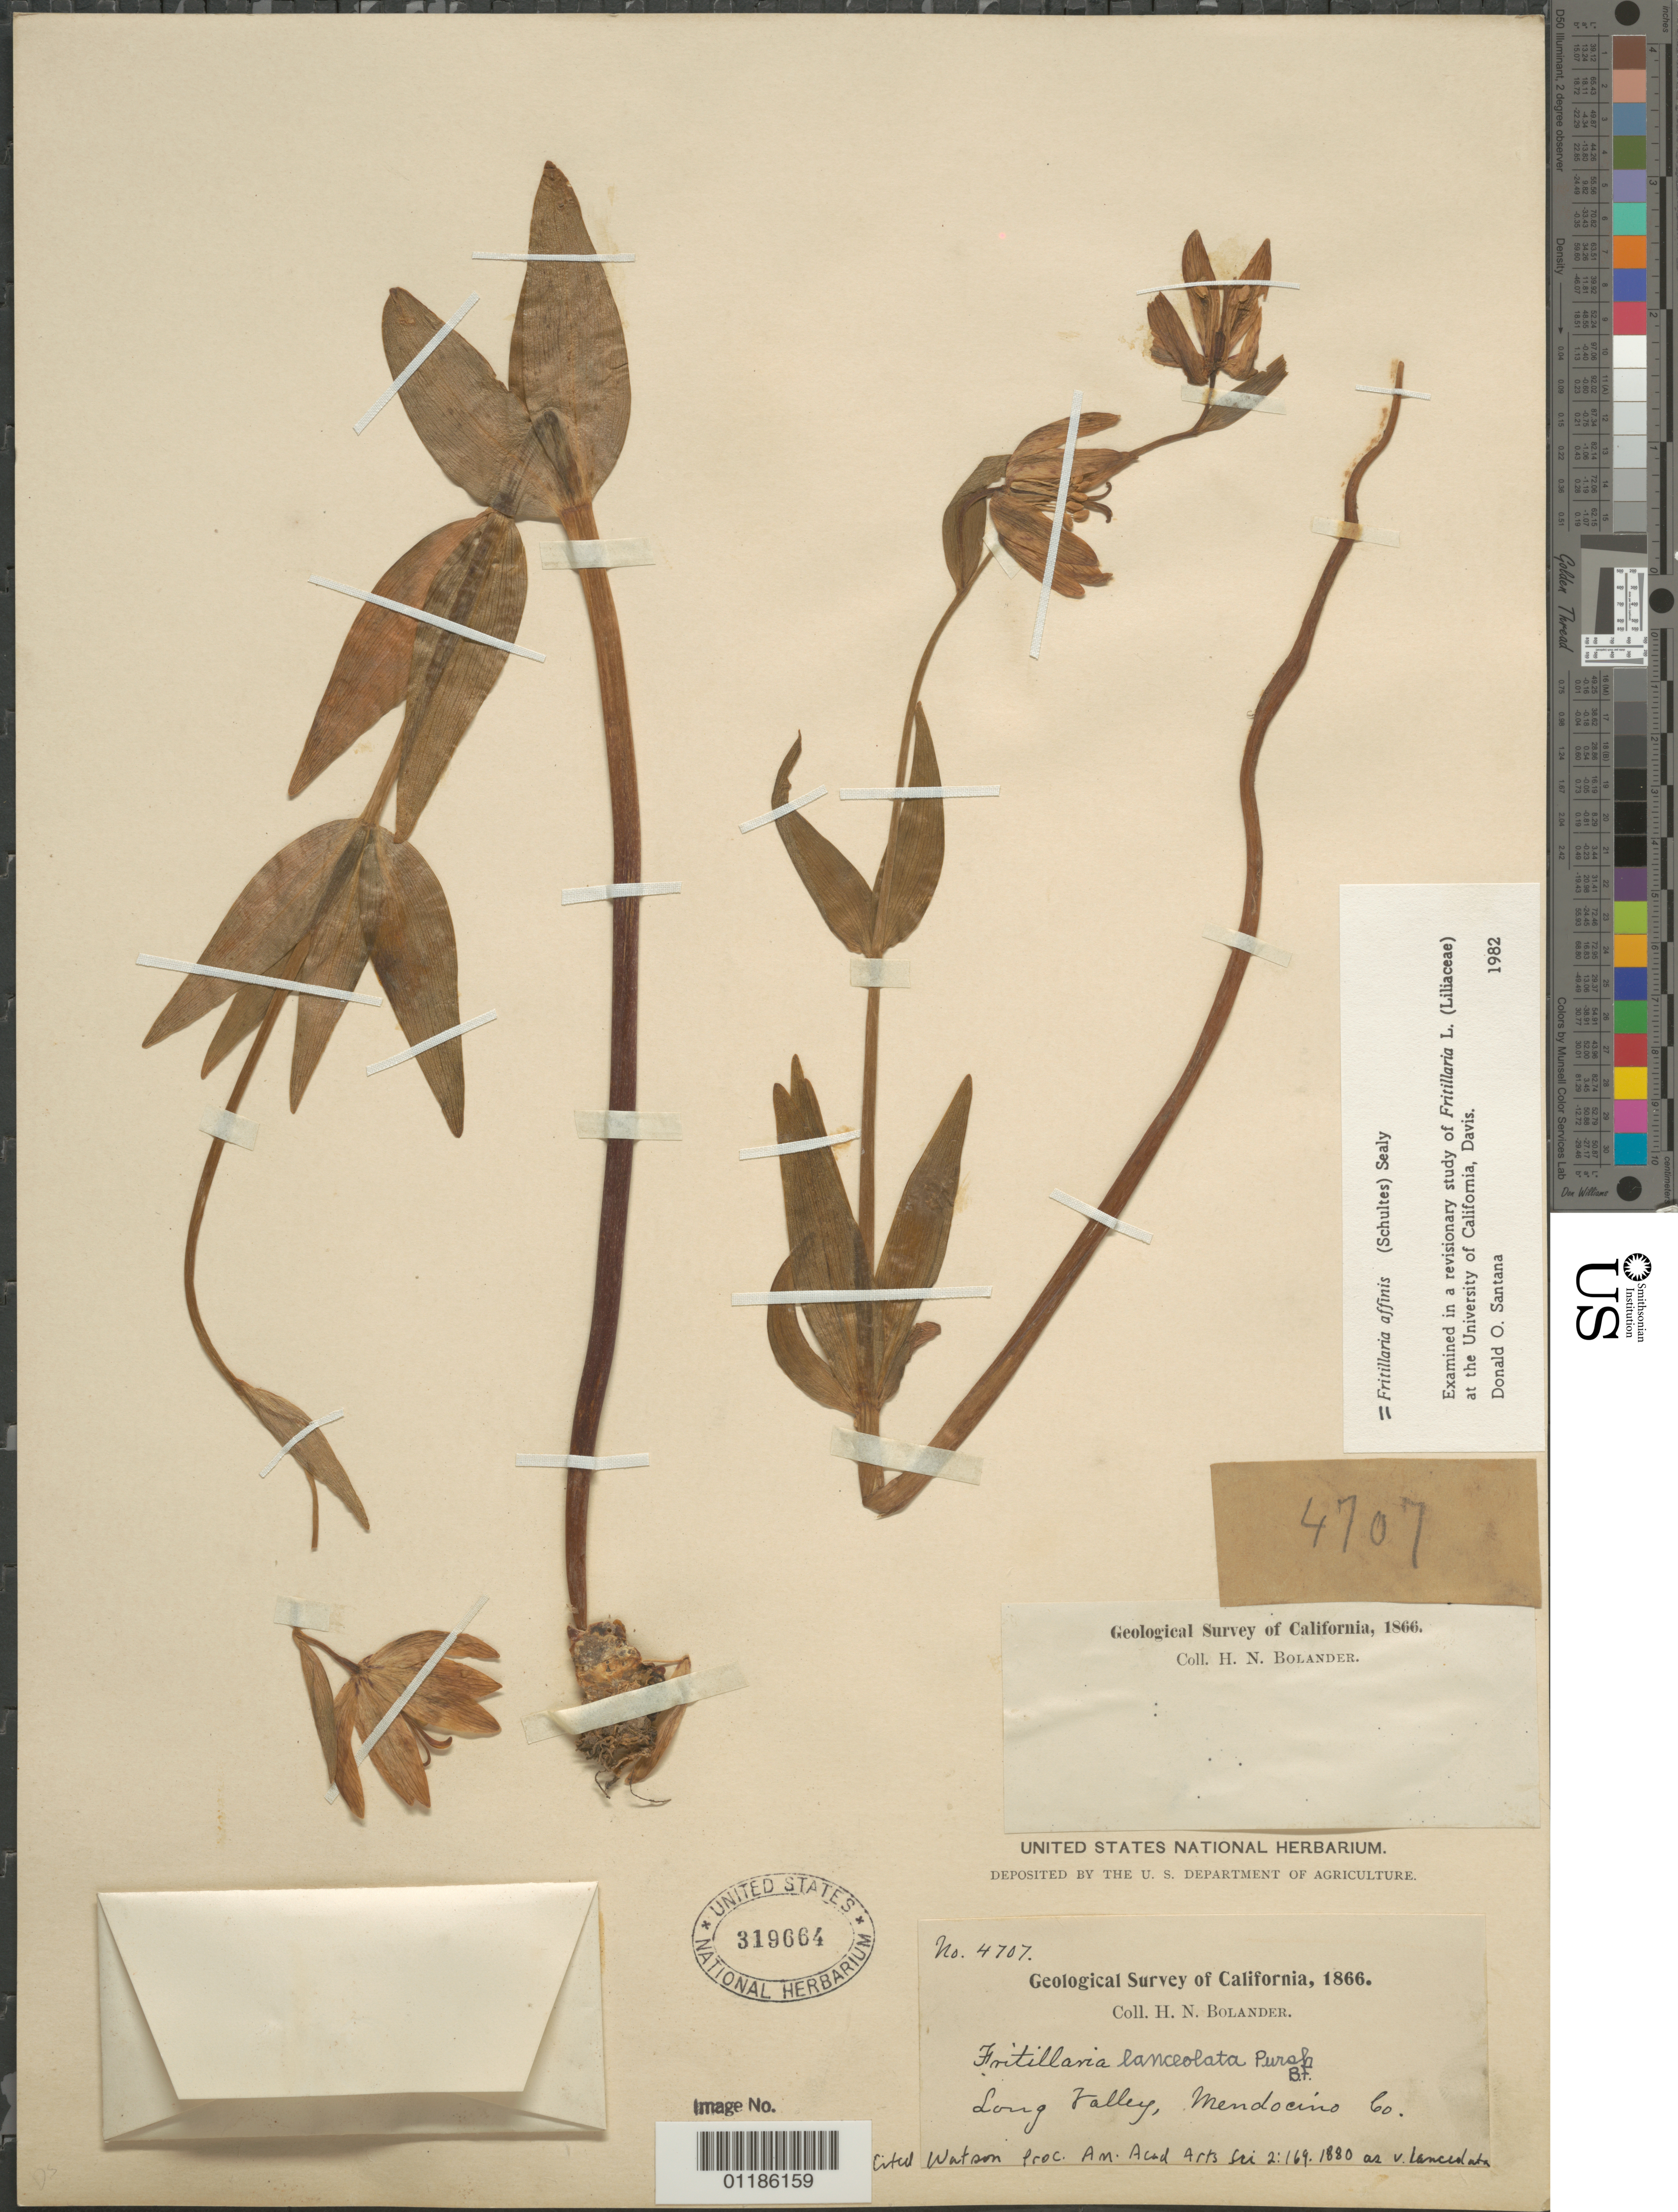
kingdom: Plantae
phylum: Tracheophyta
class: Liliopsida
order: Liliales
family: Liliaceae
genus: Fritillaria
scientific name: Fritillaria affinis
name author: (Schult. & Schult. f.) Sealy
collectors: H. Bolander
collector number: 4707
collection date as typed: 1866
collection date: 1866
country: United States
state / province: California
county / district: Mendocino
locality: Long Valley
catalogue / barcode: US 319664